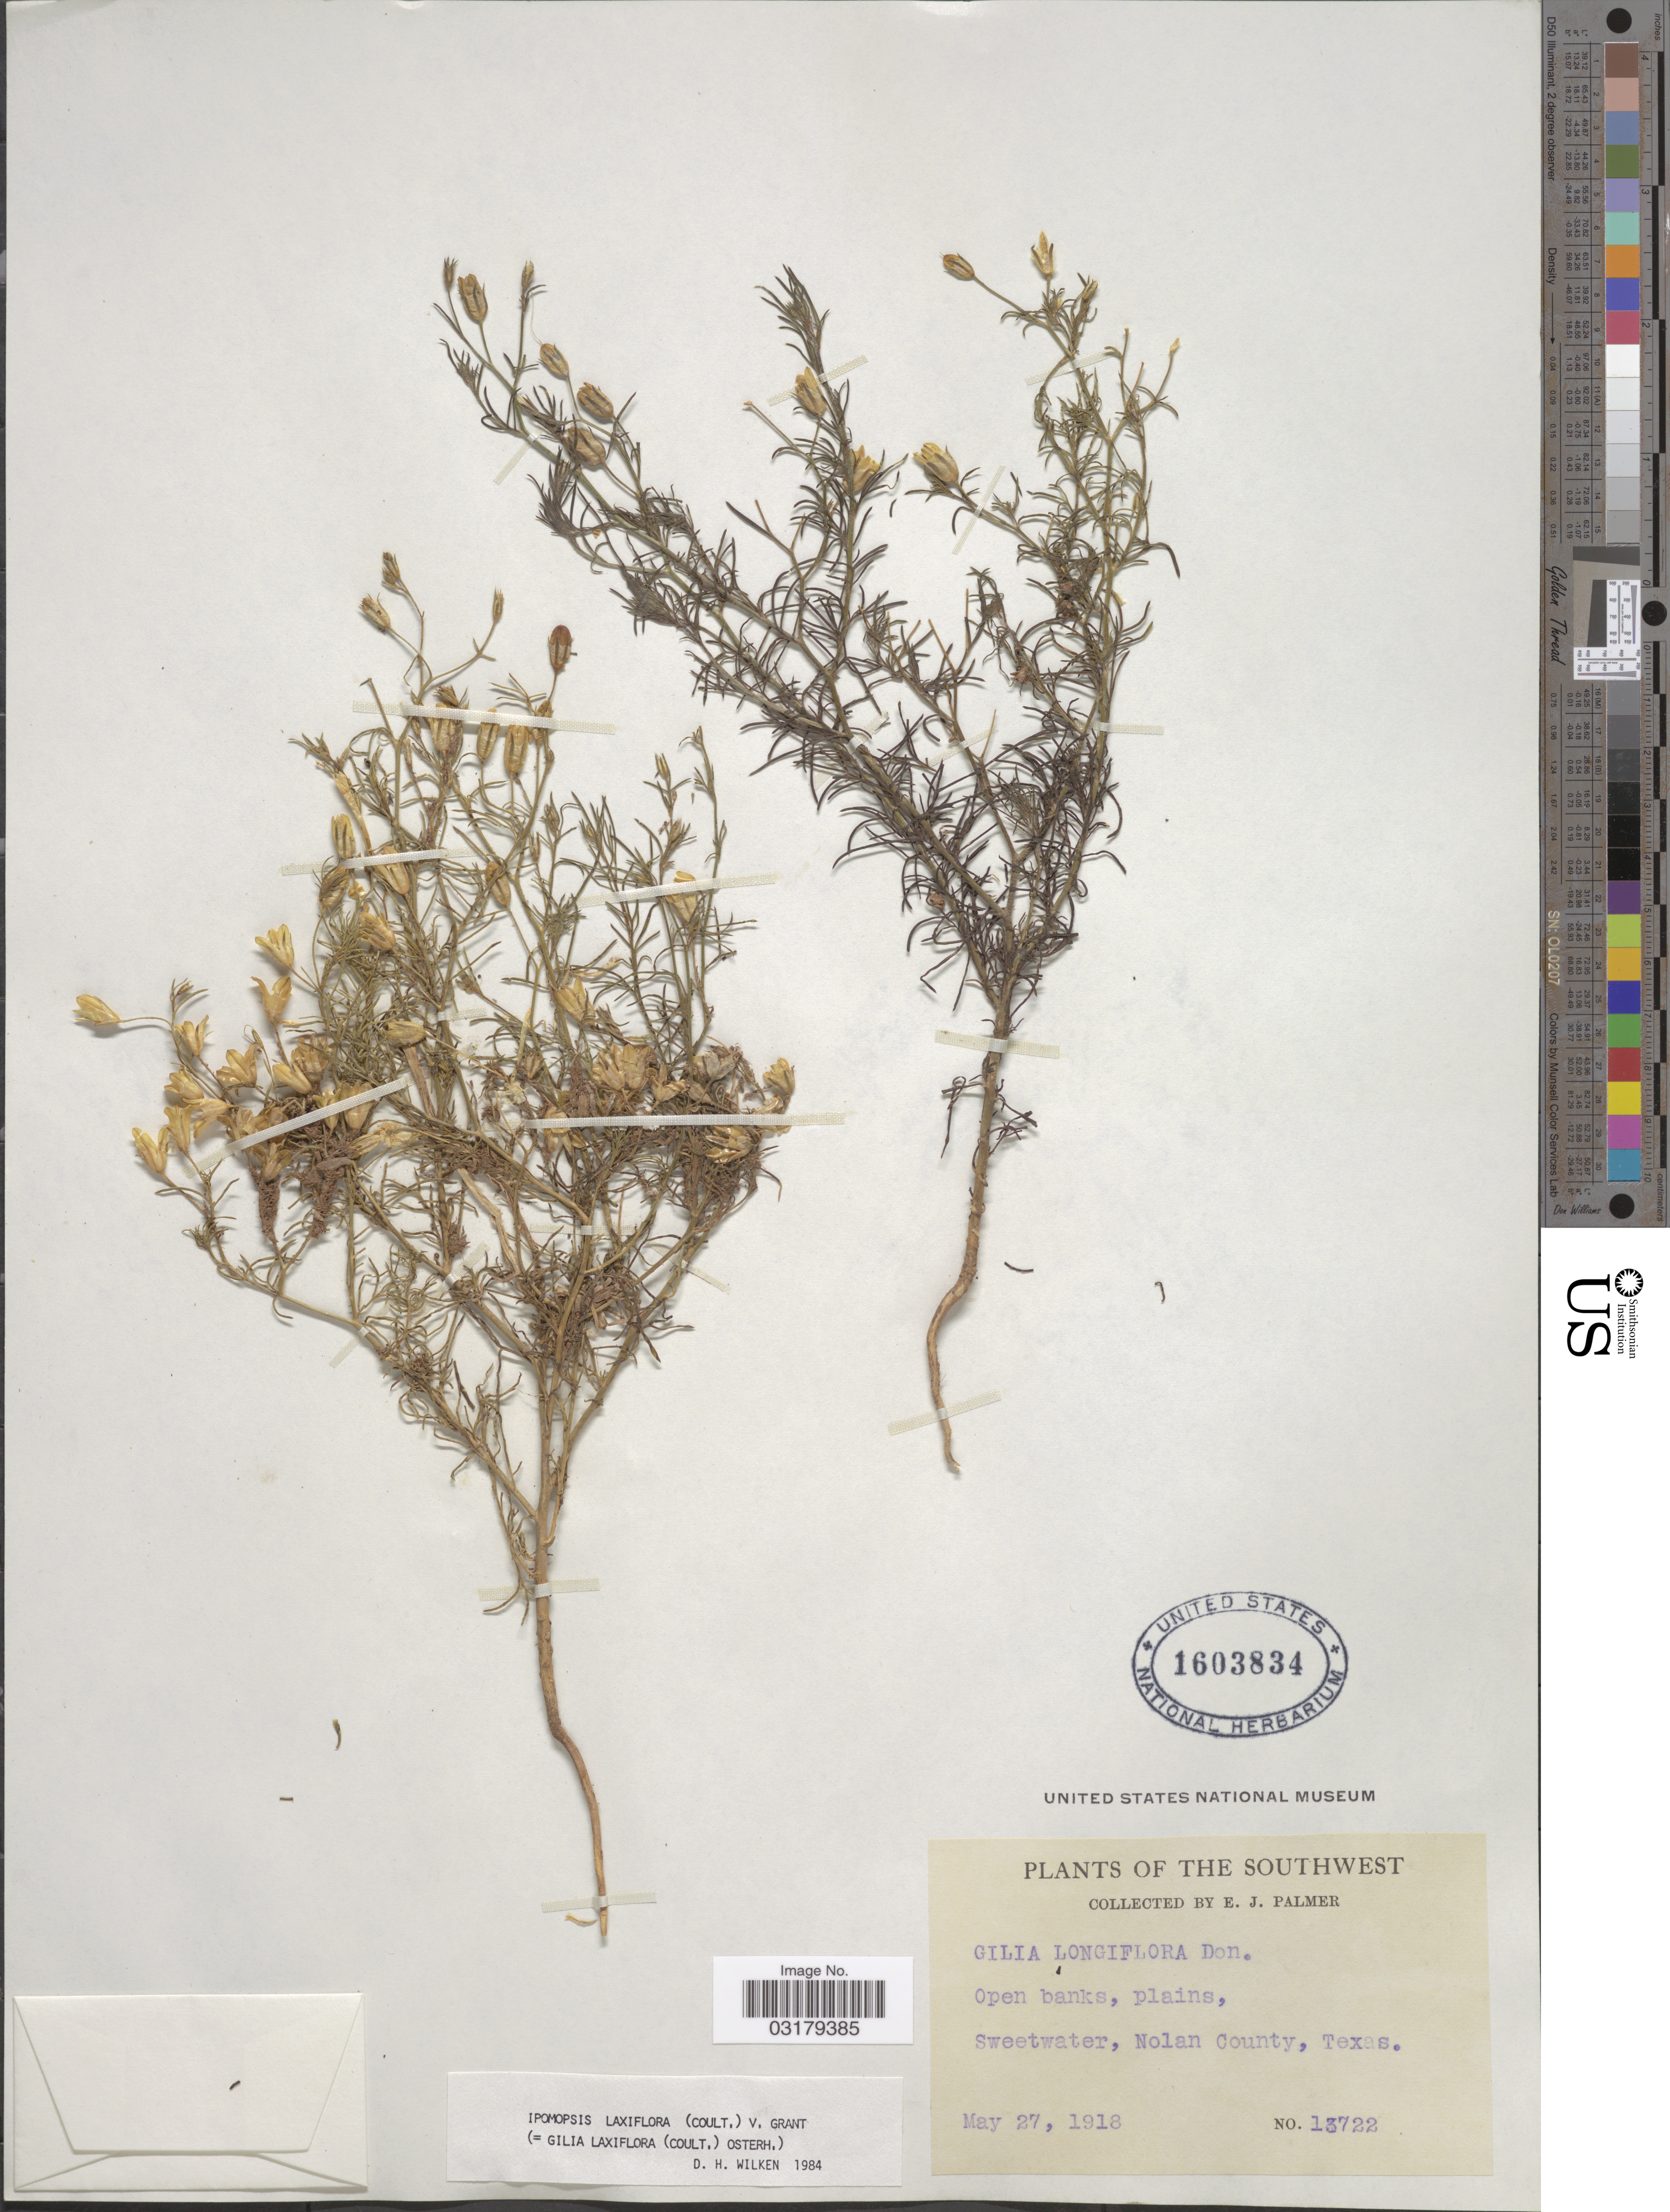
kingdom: Plantae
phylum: Tracheophyta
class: Magnoliopsida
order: Ericales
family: Polemoniaceae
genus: Ipomopsis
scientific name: Ipomopsis laxiflora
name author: (J.M. Coult.) V.E. Grant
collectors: E. J. Palmer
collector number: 13722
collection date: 1916-05-27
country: United States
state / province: Texas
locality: The Southwest. Open banks, plains, Sweetwater, Nolan County.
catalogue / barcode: US 1603834